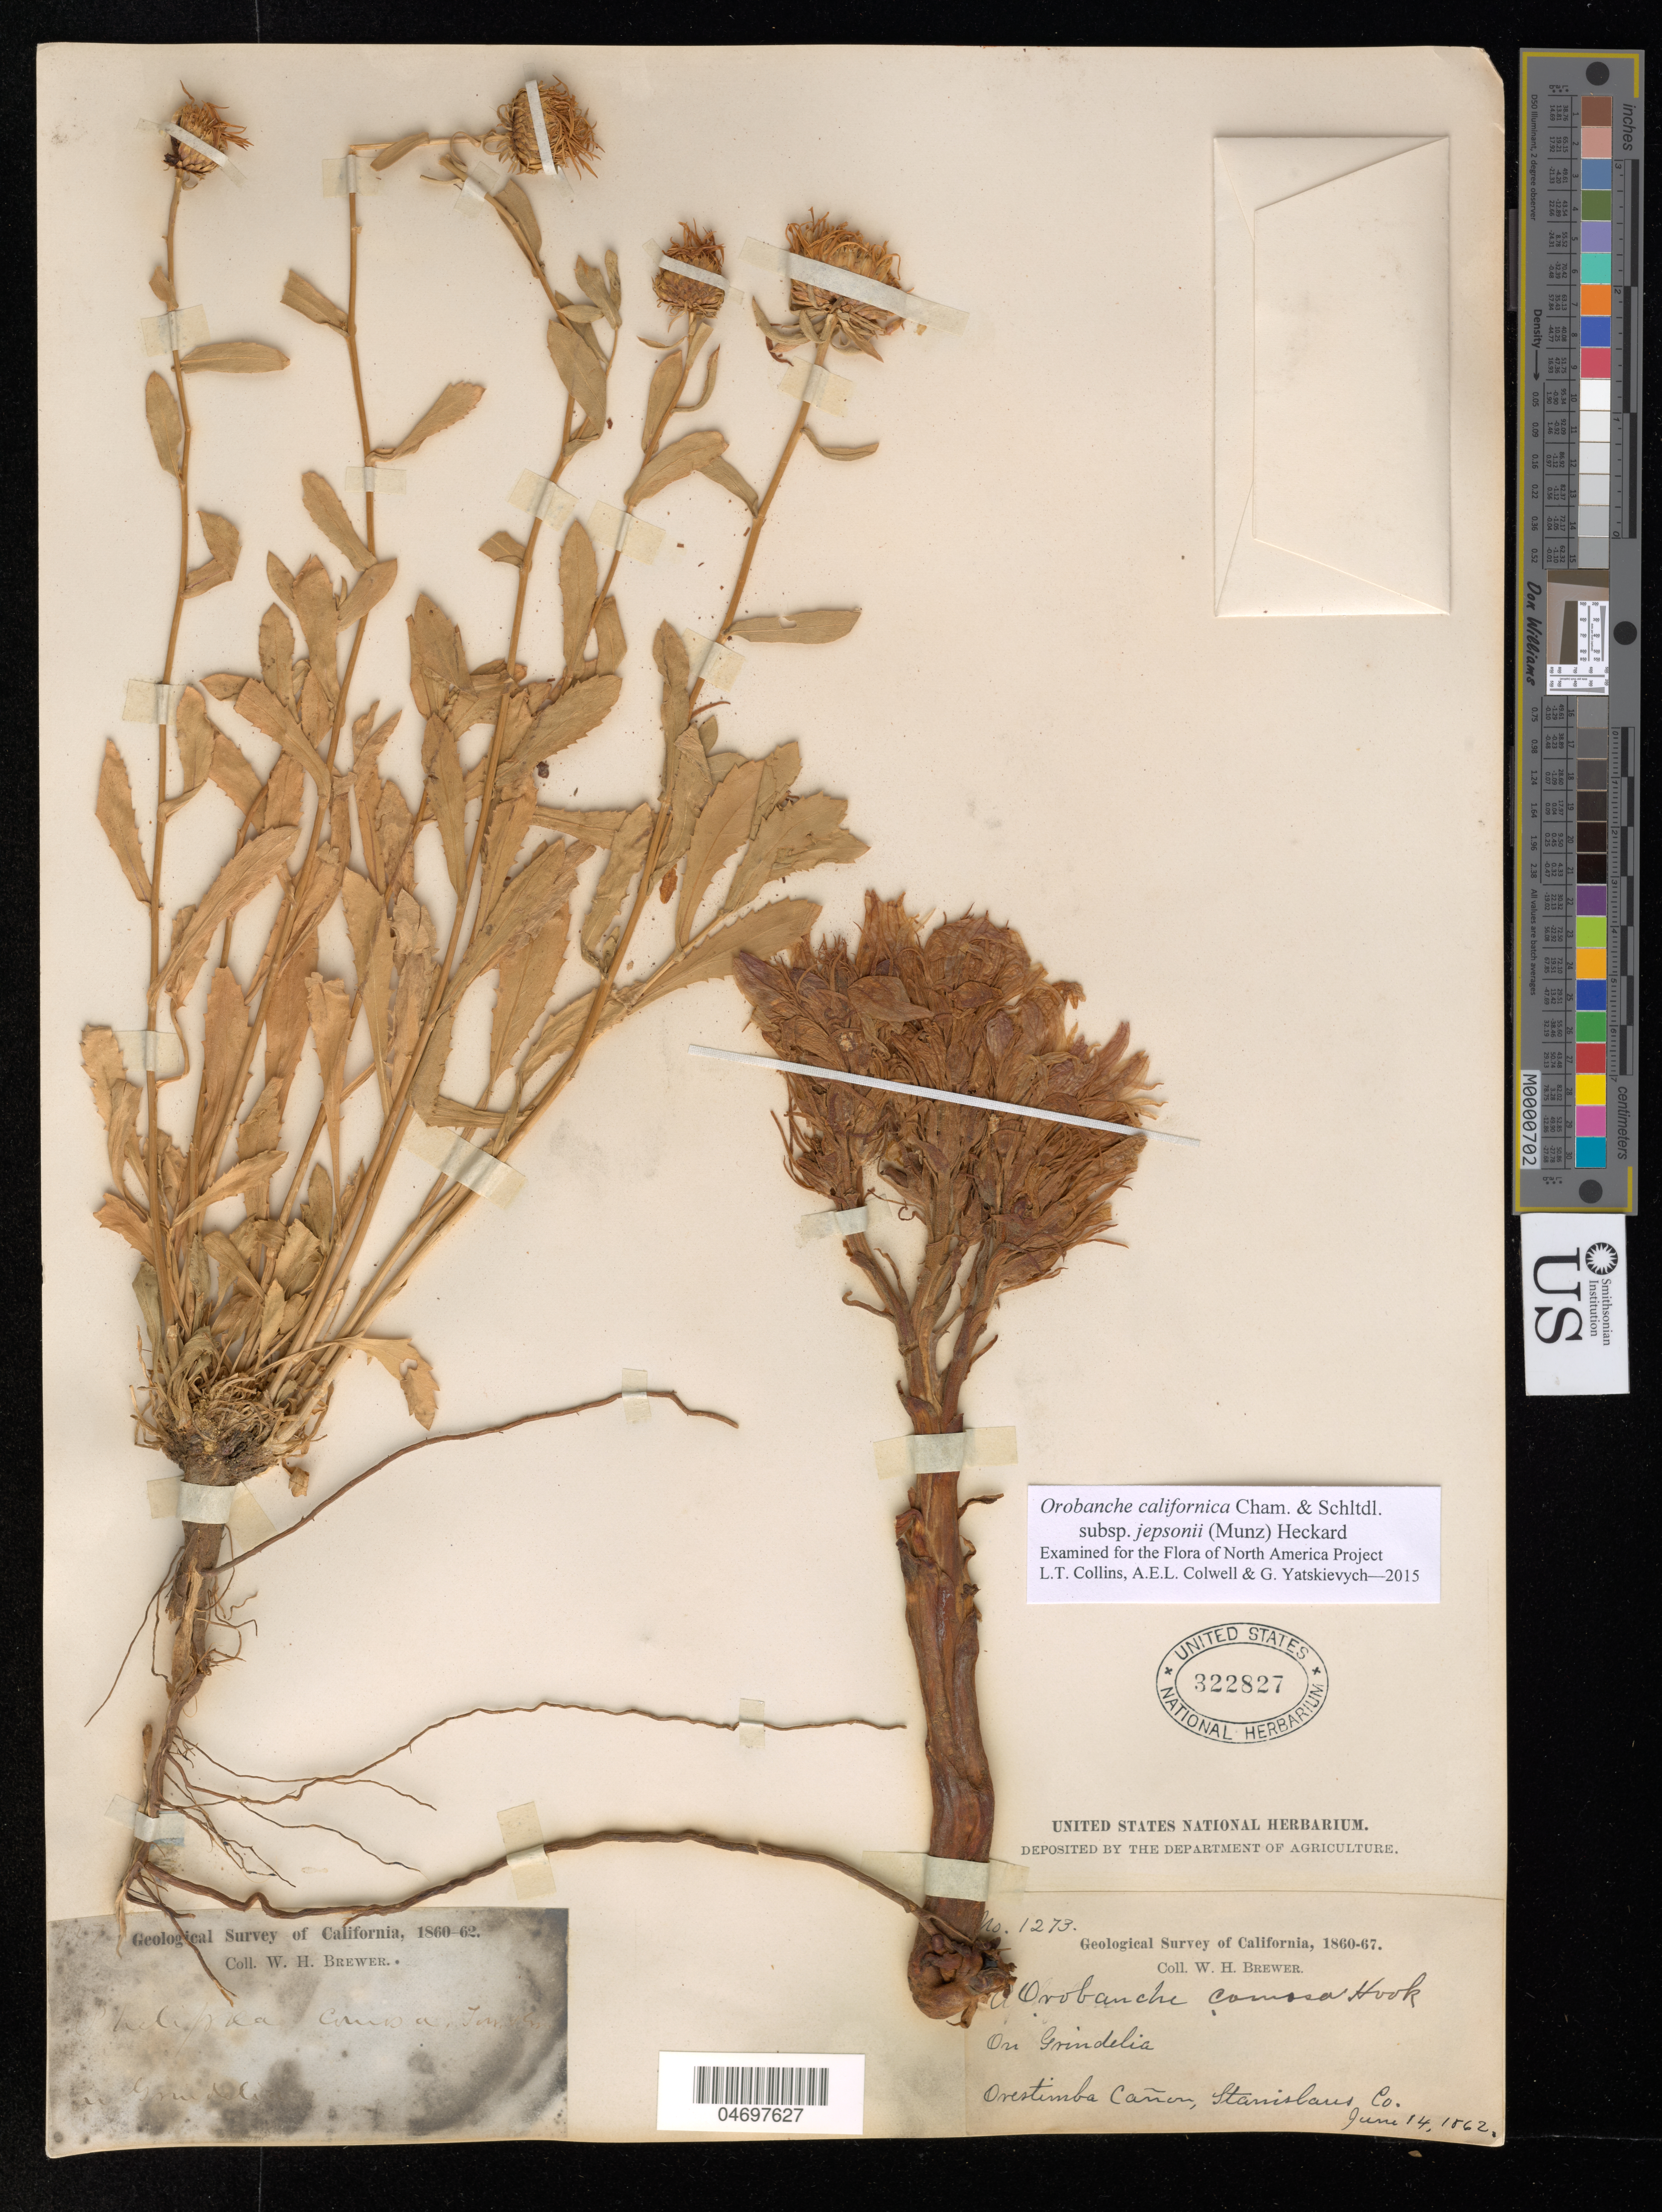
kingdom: Plantae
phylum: Tracheophyta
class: Magnoliopsida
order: Lamiales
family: Orobanchaceae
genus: Orobanche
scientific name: Orobanche californica subsp. jepsonii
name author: (Munz) Heckard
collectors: W. H. Brewer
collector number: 1273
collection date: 1862-06-14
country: United States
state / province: California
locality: Orestimba Canyon.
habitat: On Grindelia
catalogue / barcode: US 322827